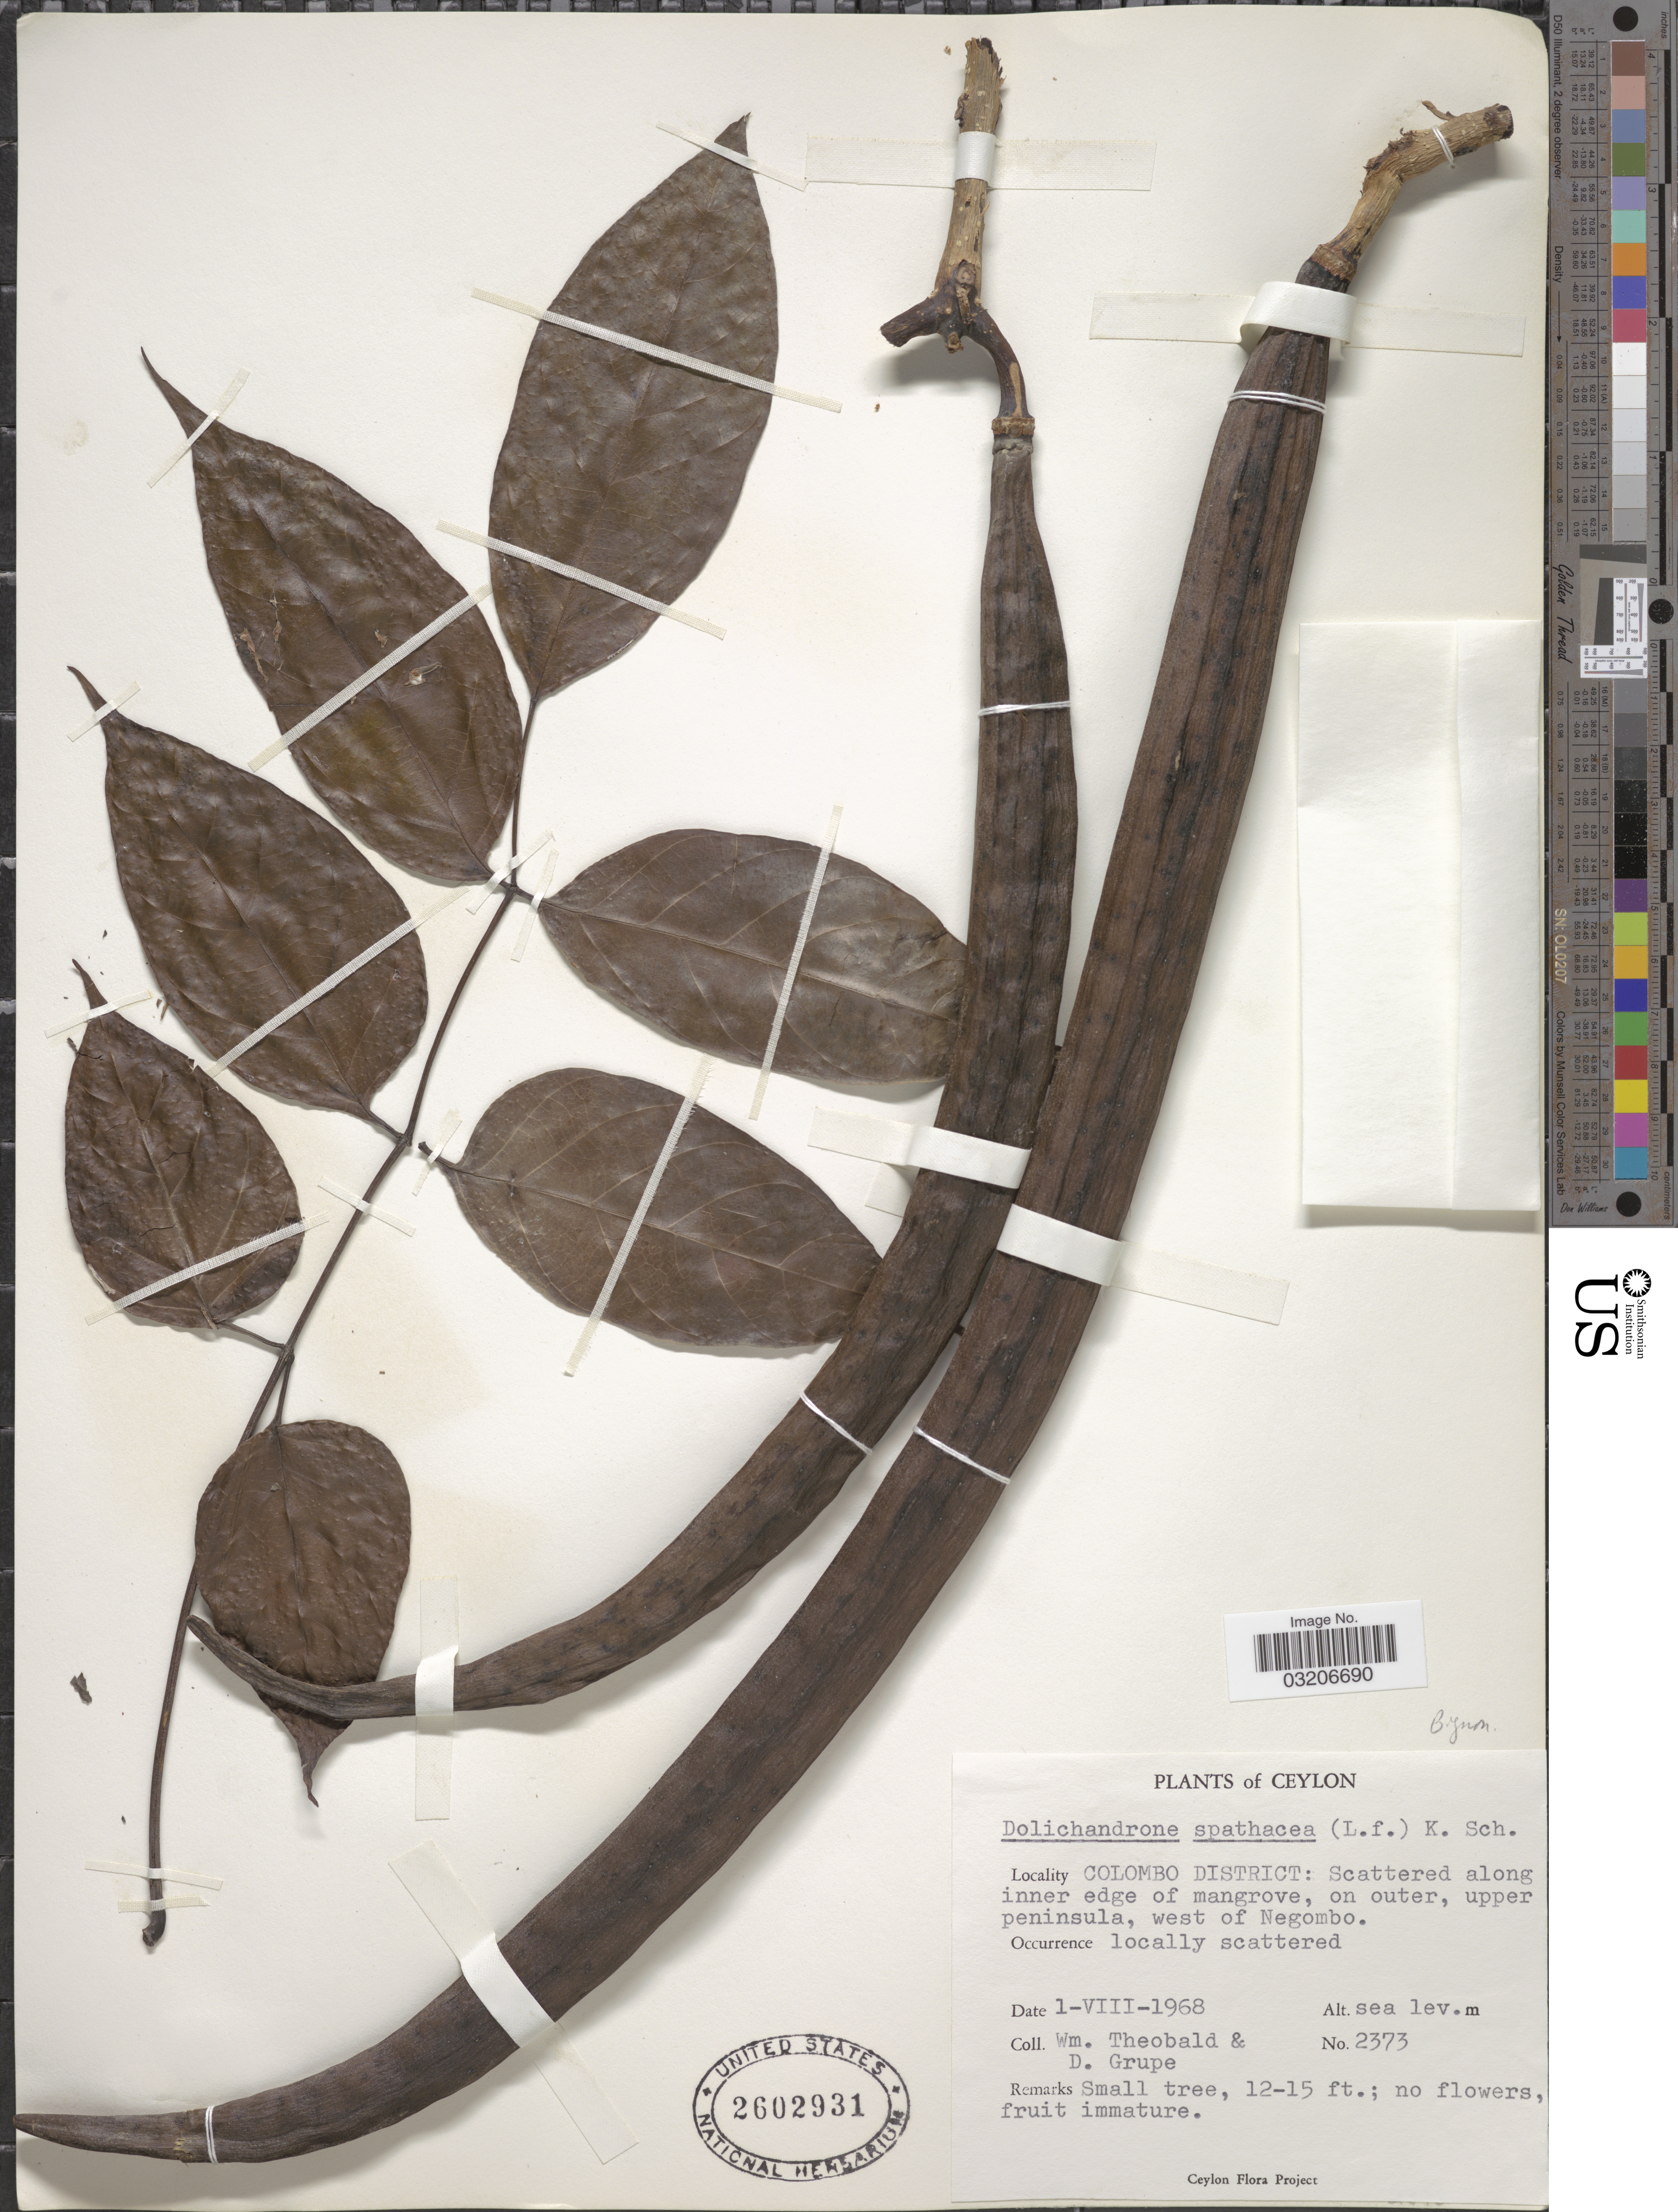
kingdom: Plantae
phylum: Tracheophyta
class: Magnoliopsida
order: Lamiales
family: Bignoniaceae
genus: Dolichandrone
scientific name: Dolichandrone spathacea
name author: (L. f.) K. Schum.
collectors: W. Theobald & D. Grupe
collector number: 2373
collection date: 1968-08-01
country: Sri Lanka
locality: Ceylon. Colombo District: Scattered along inner edge of mangrove, on outer, upper peninsula, west of Negombo.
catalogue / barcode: US 2602931